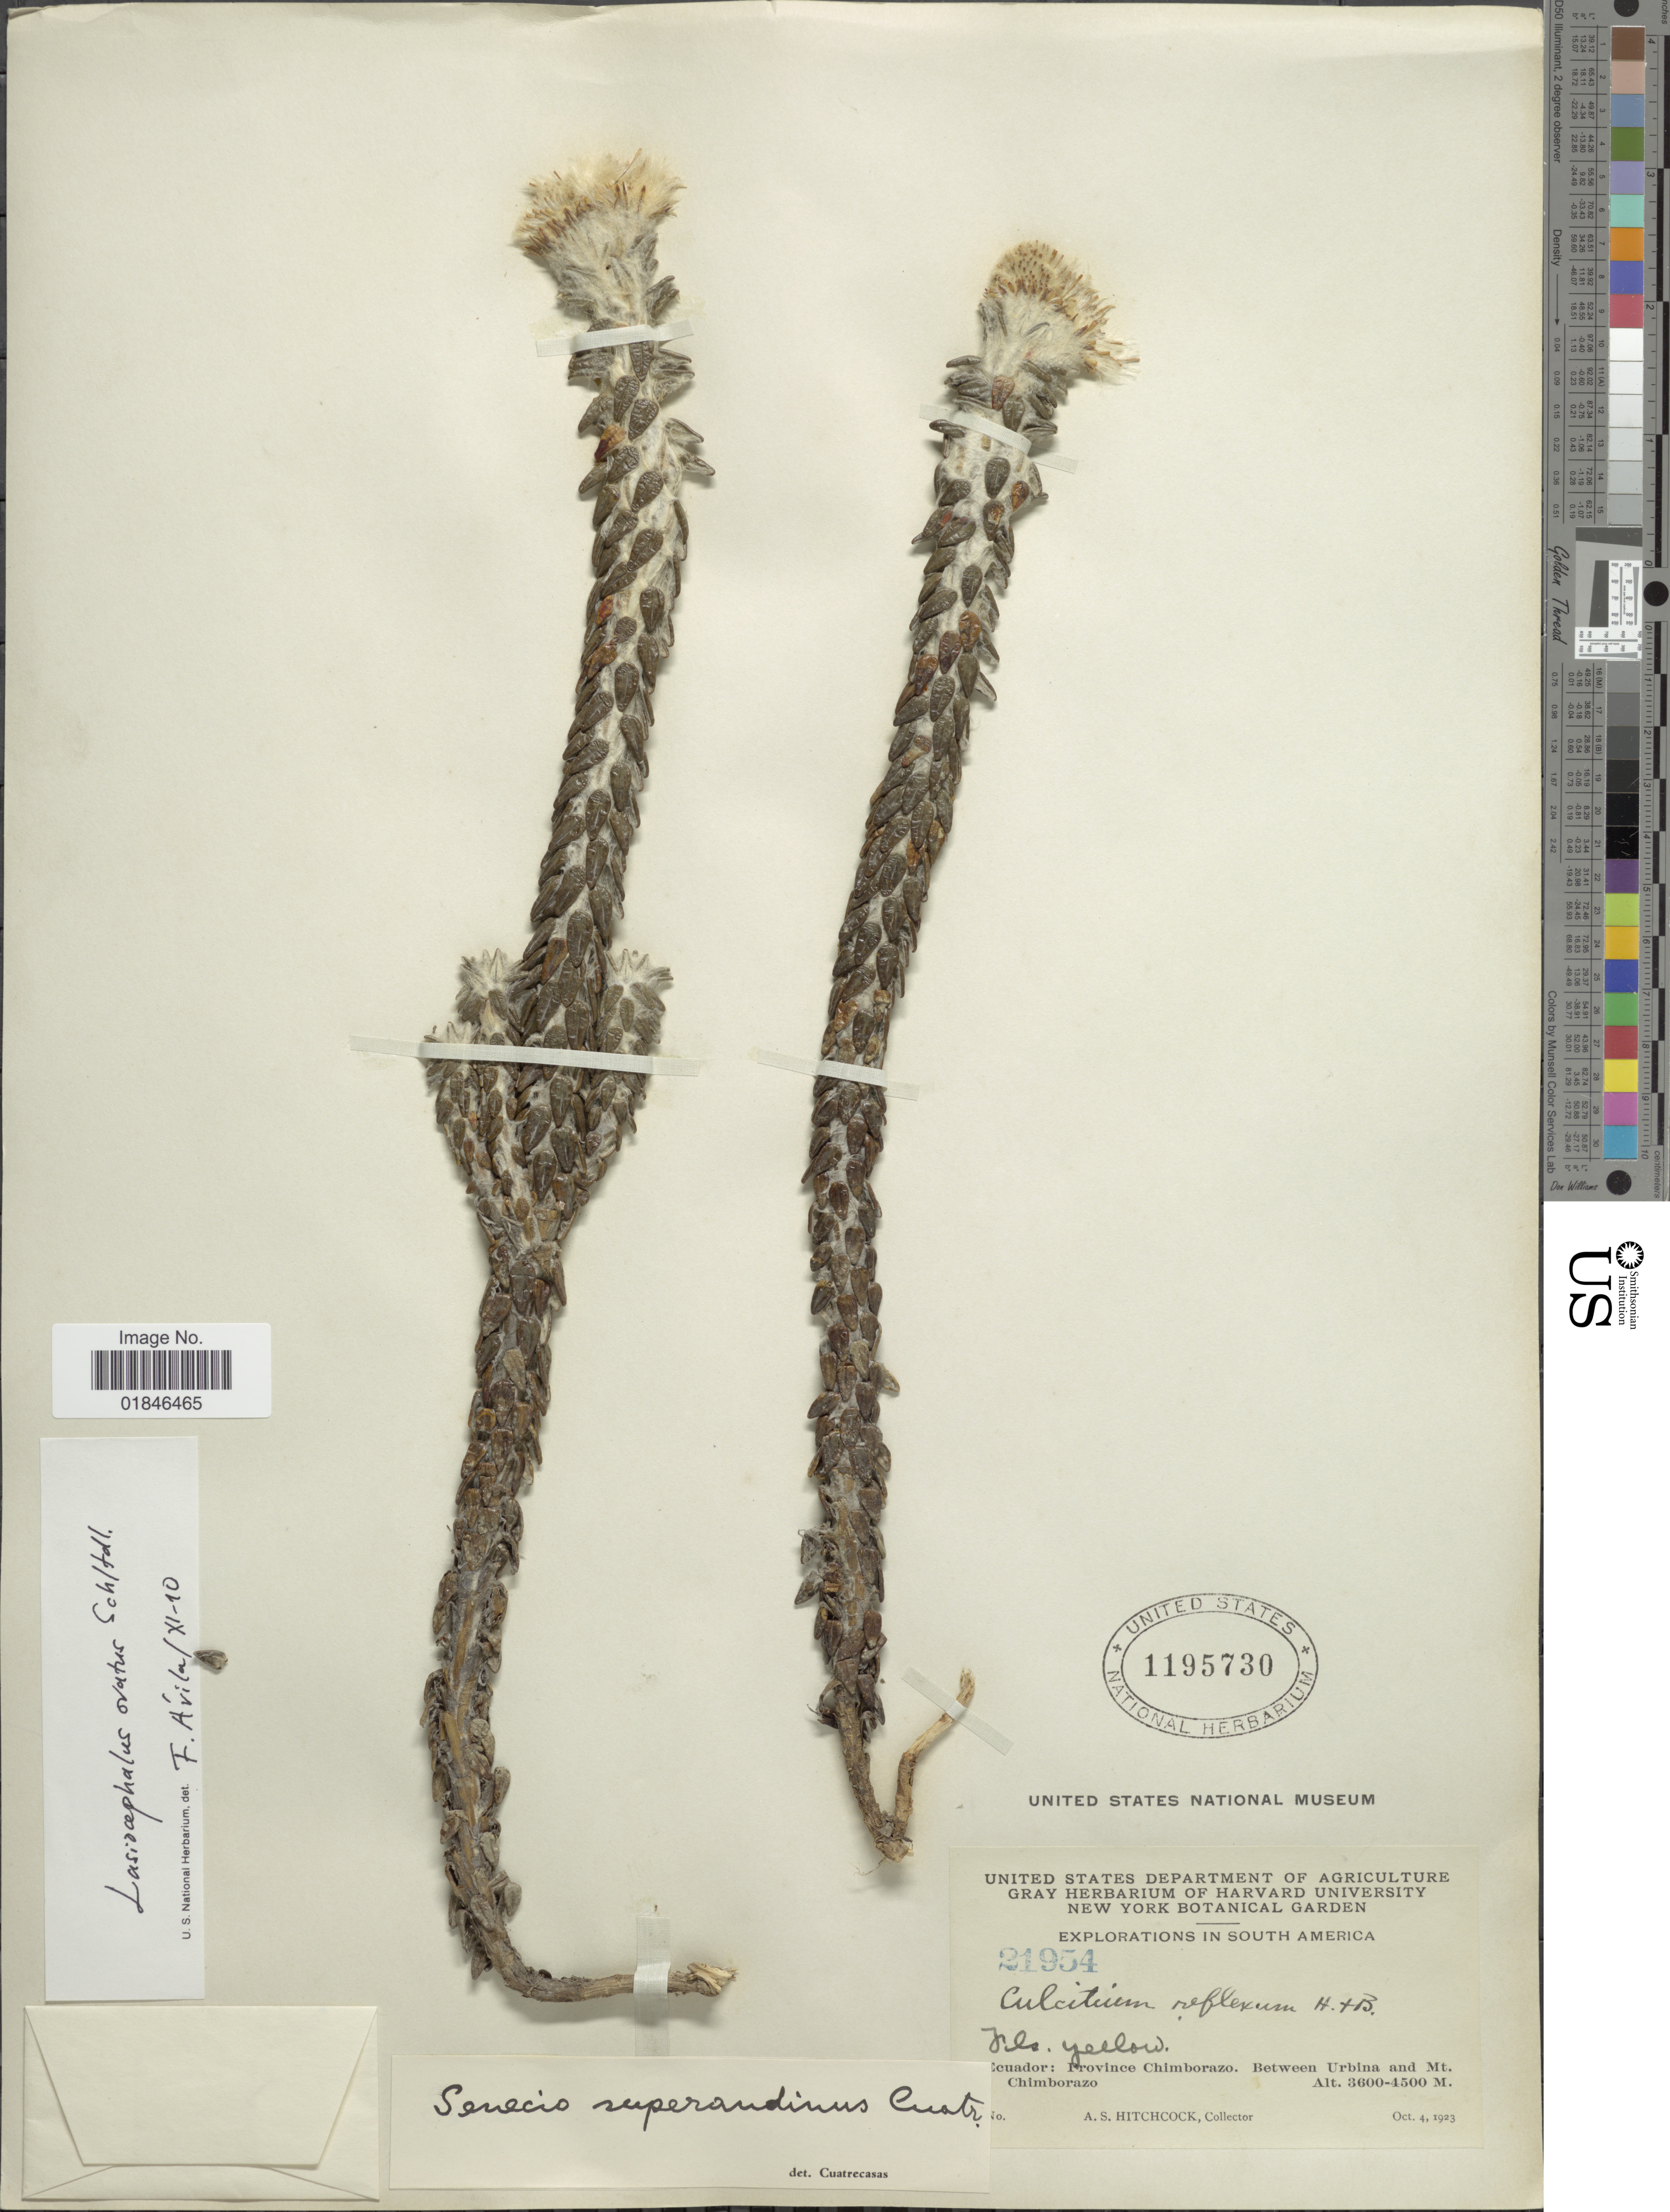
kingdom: Plantae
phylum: Tracheophyta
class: Magnoliopsida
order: Asterales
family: Asteraceae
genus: Senecio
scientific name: Senecio superandinus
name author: Cuatrec.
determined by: Salomon, Luciana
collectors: A. S. Hitchcock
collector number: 21954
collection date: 1923-10-04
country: Ecuador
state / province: Chimborazo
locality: Ecuador: Province Chimborazo. Between Urbina and Mt Chimborazo.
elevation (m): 3600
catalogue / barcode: US 1195730